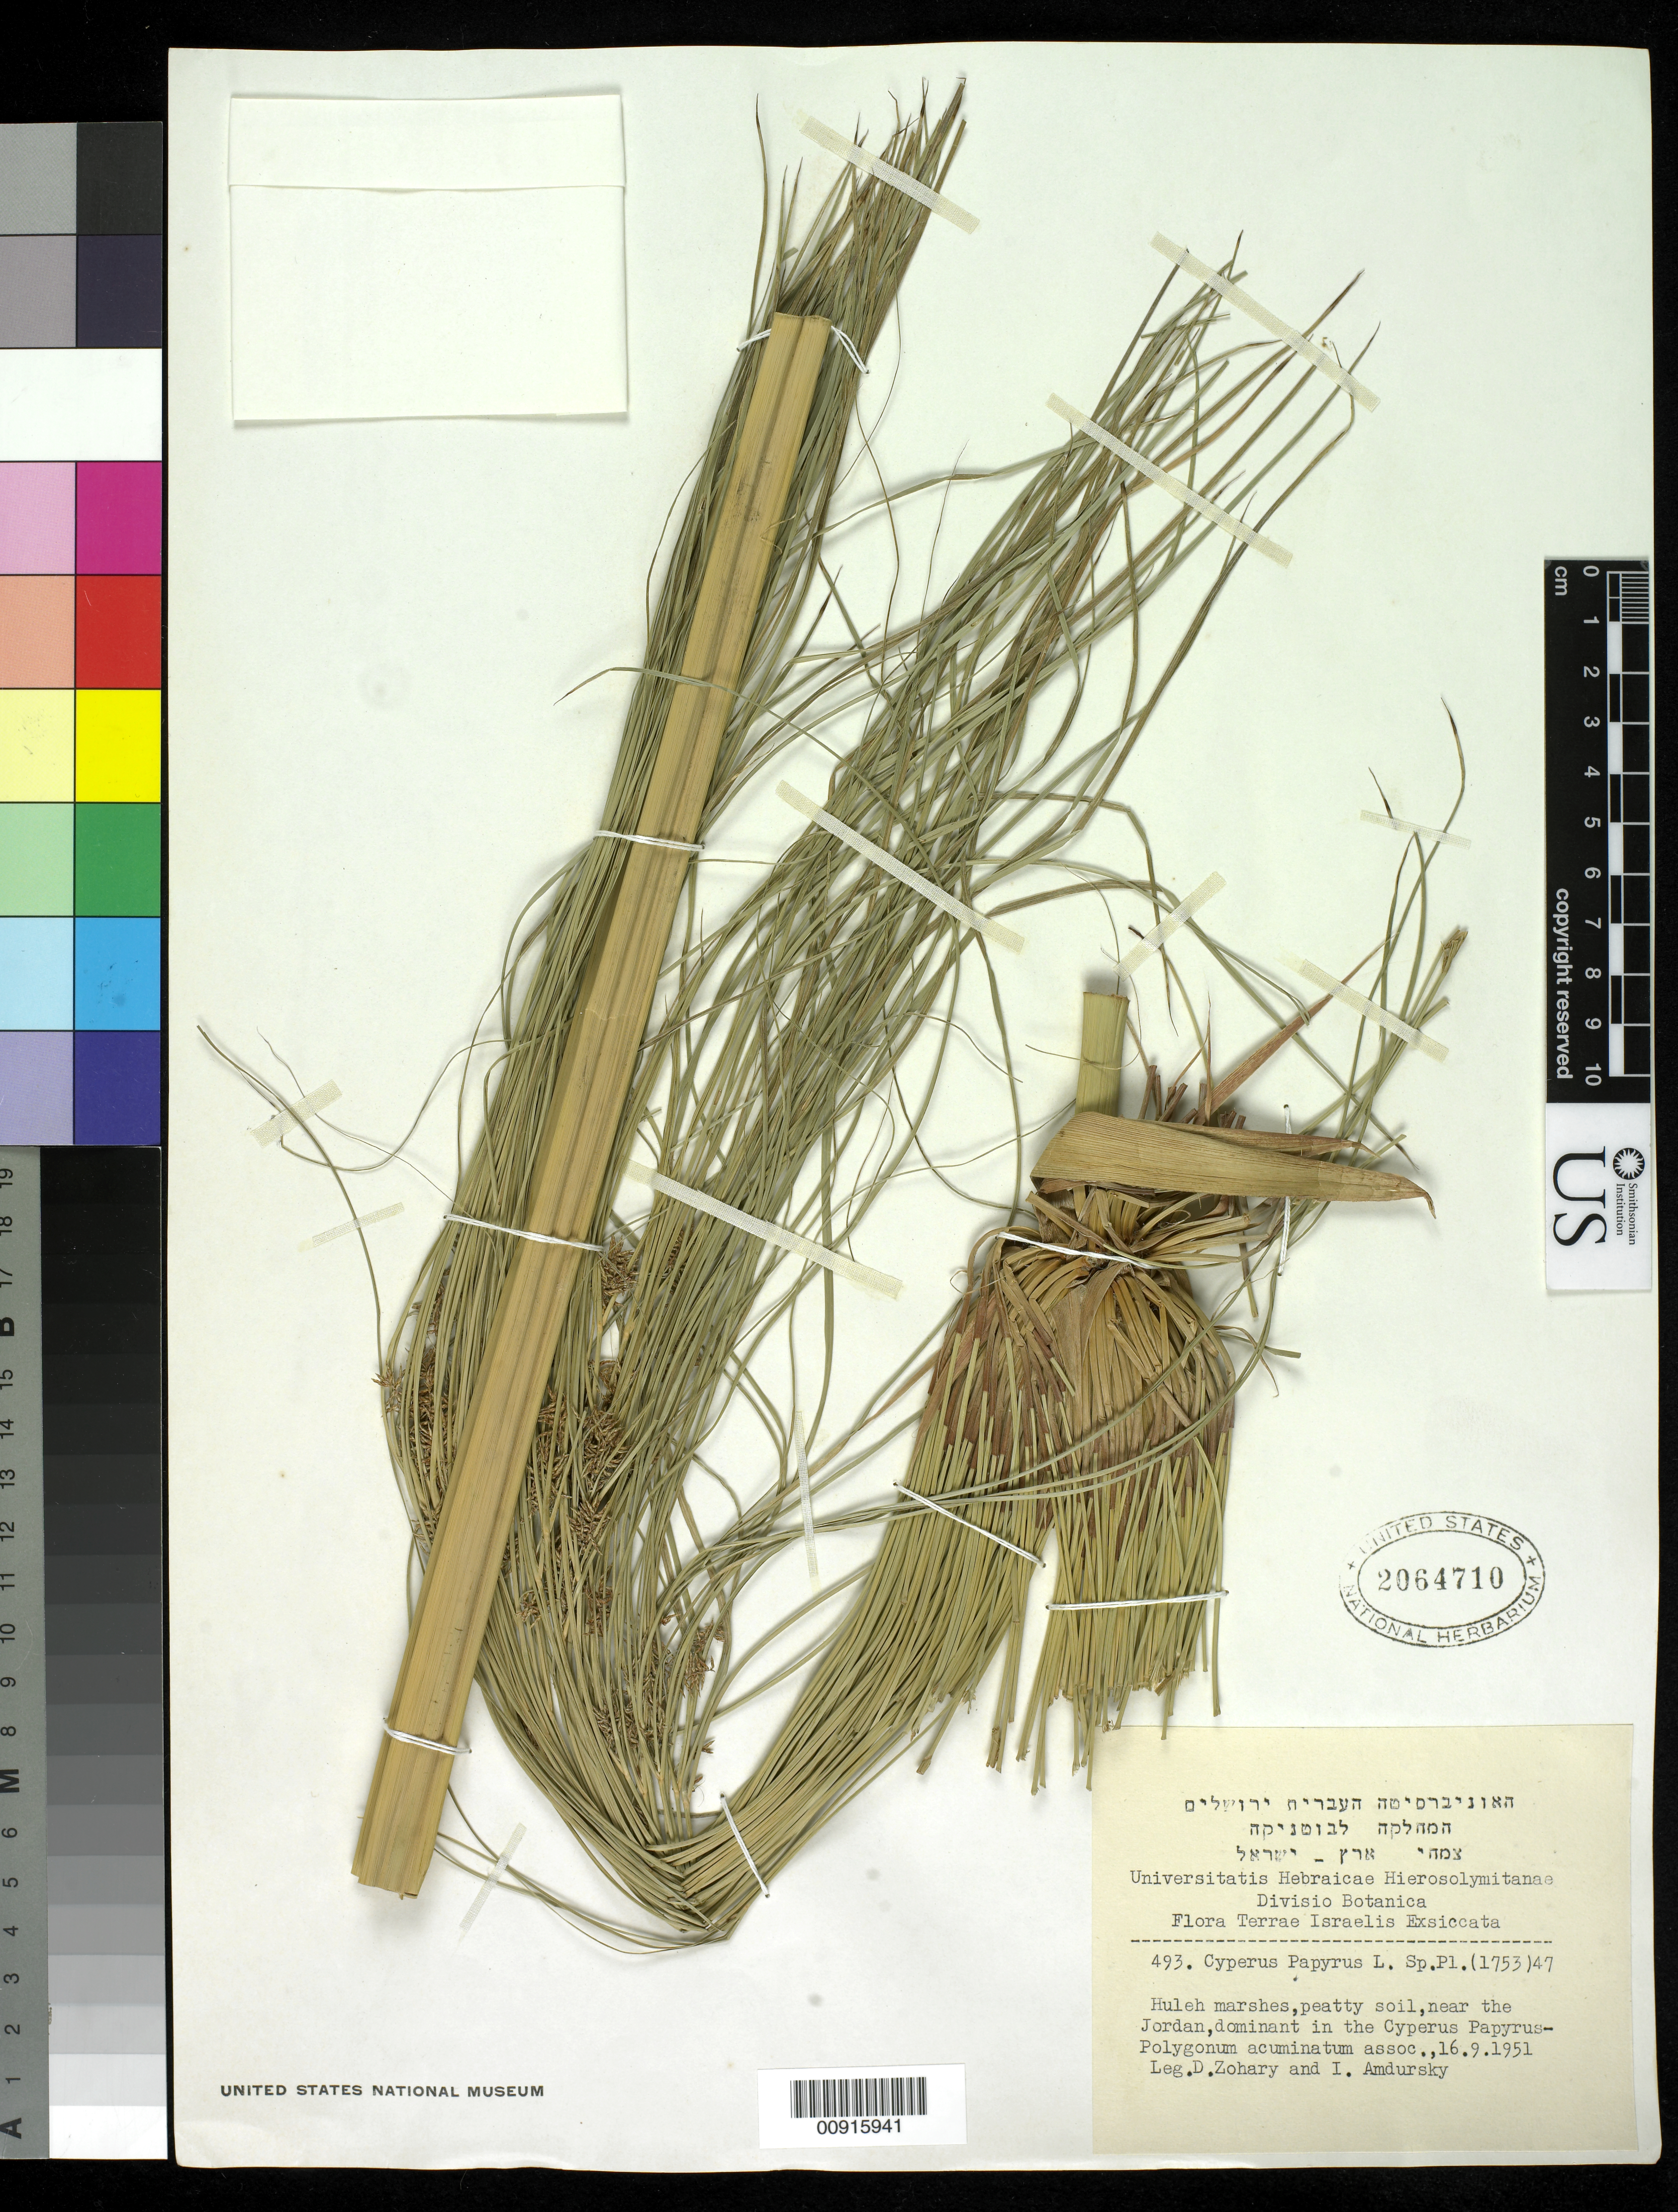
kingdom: Plantae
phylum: Tracheophyta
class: Liliopsida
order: Poales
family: Cyperaceae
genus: Cyperus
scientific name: Cyperus papyrus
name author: L.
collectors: I. Amdursky & D. Zohary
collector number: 493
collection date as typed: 16 Sep 1951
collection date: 1951-09-16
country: Israel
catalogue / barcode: US 2064710